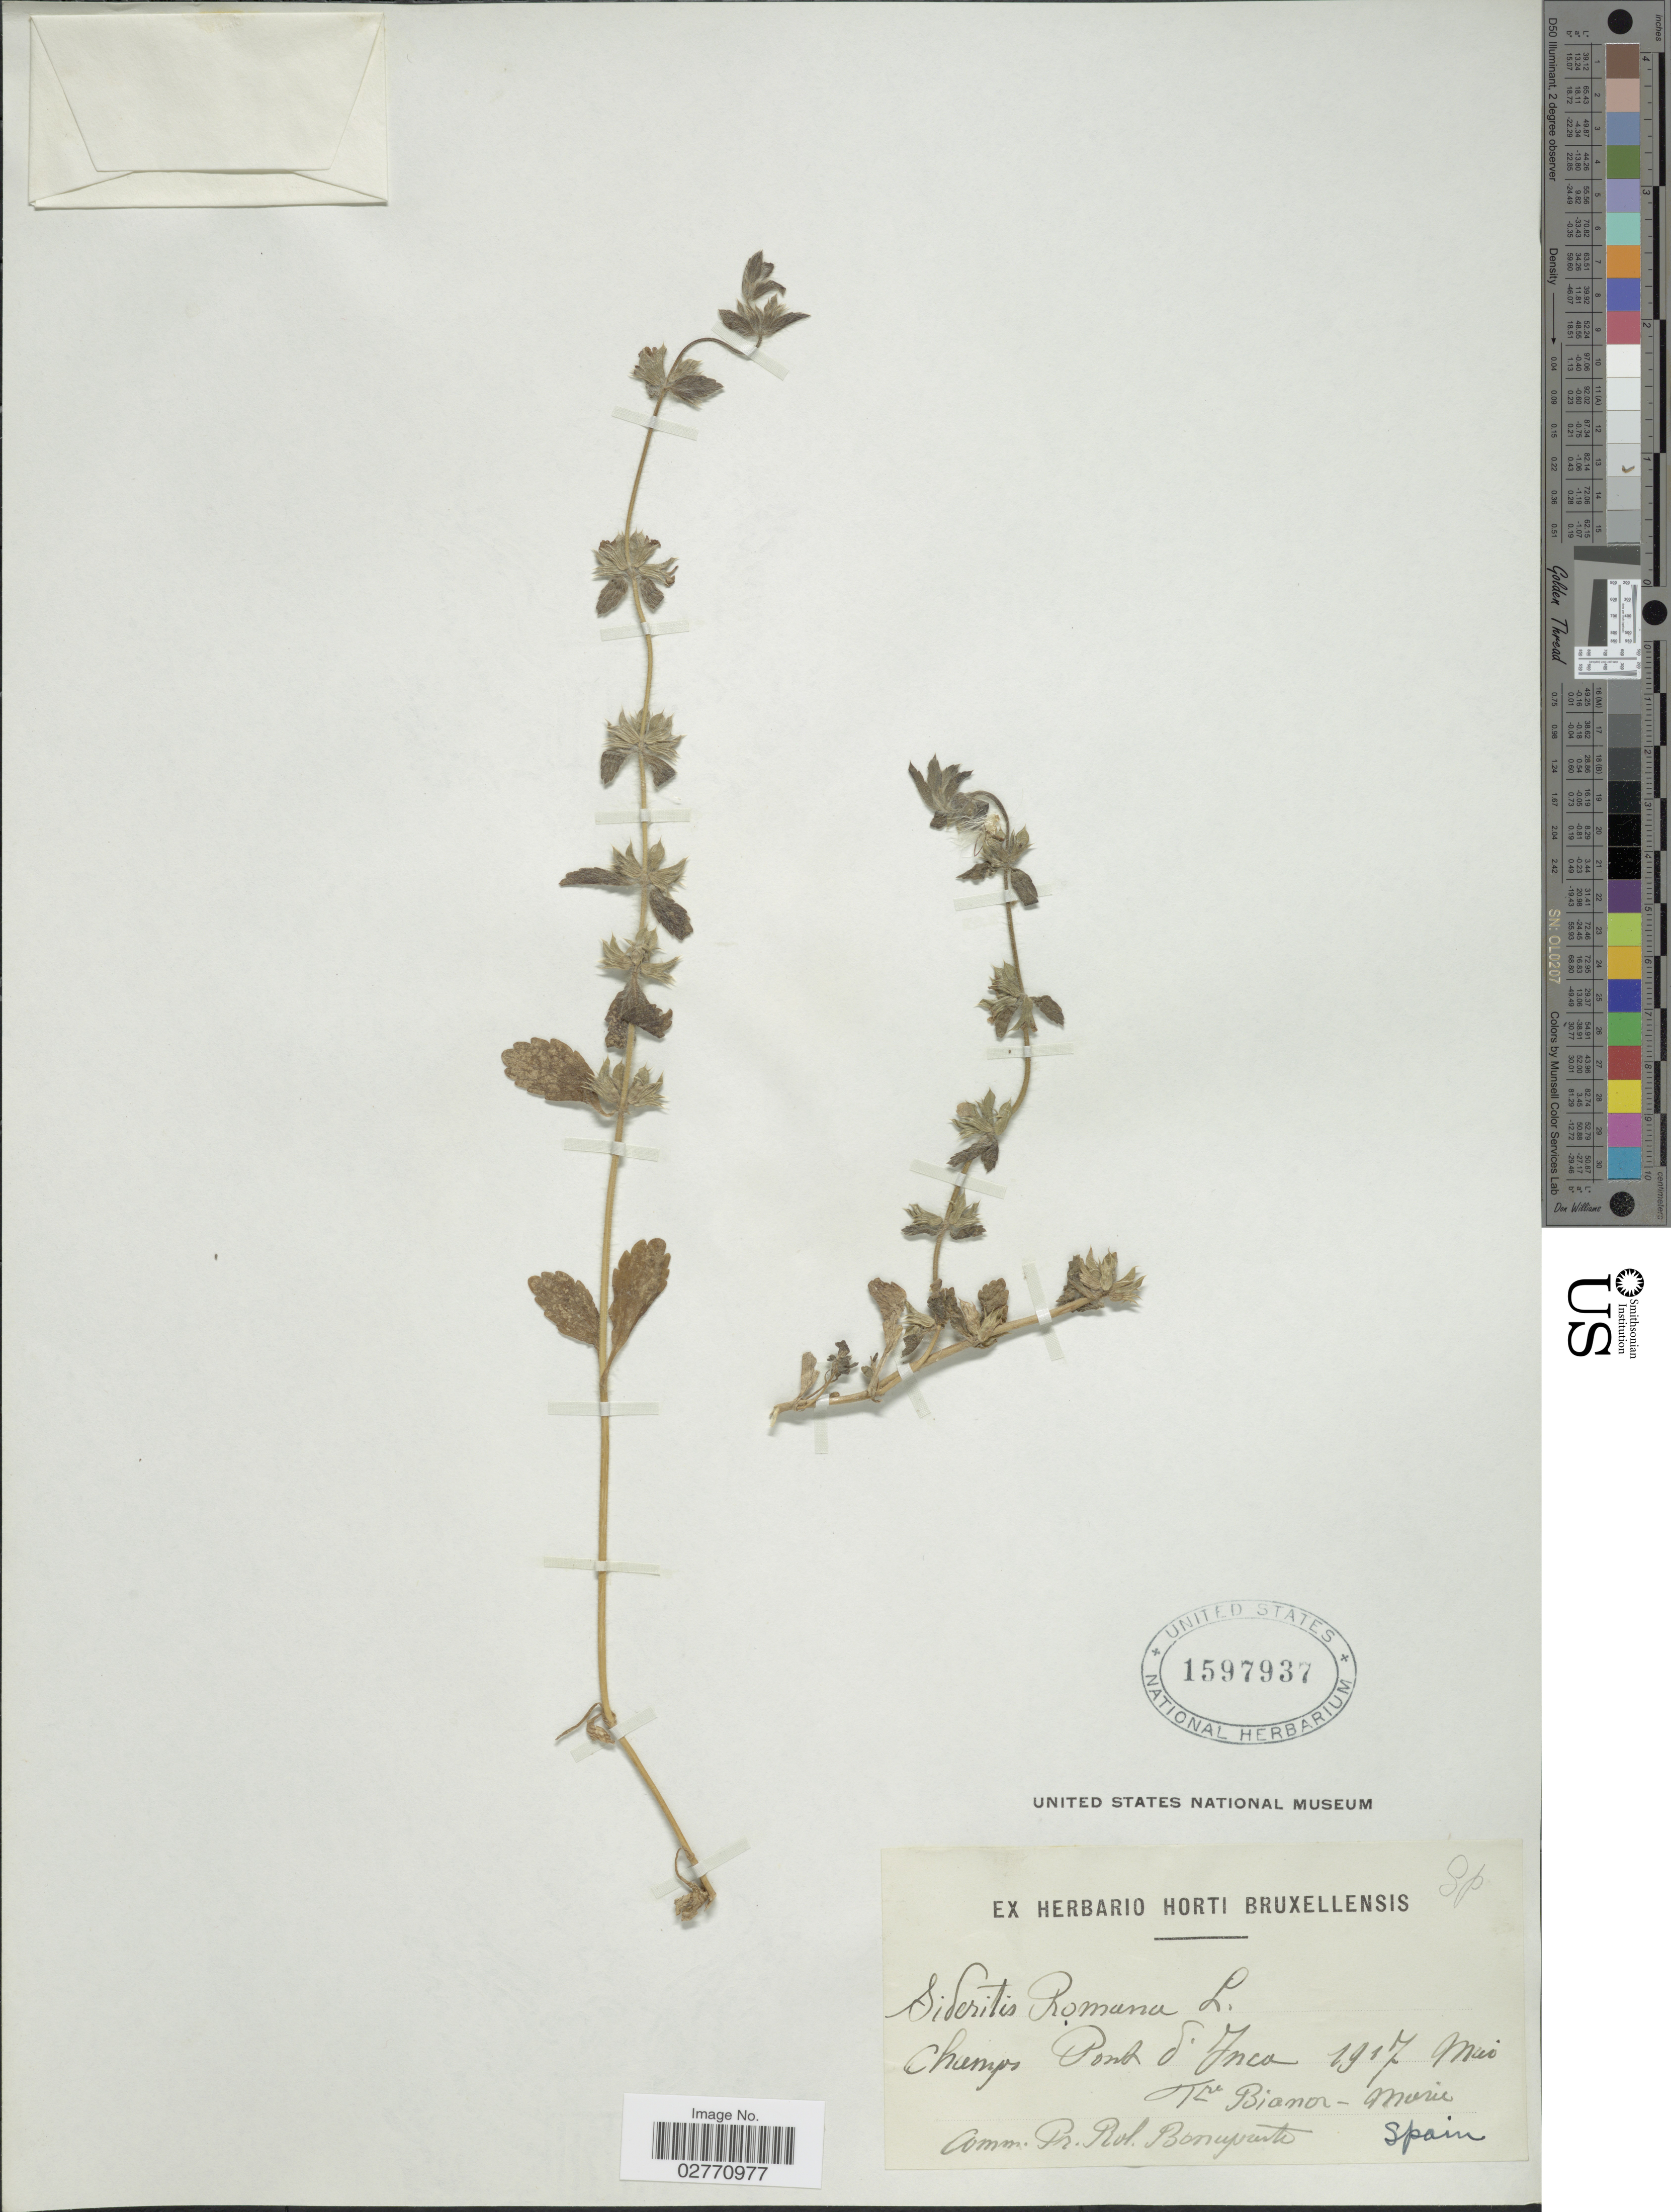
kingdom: Plantae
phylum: Tracheophyta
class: Magnoliopsida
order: Lamiales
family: Lamiaceae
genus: Sideritis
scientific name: Sideritis romana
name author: L.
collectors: F. Bianor-Marie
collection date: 1917-05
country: Spain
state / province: Islas Baleares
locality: Champs Pont d'Inca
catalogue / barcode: US 1597937